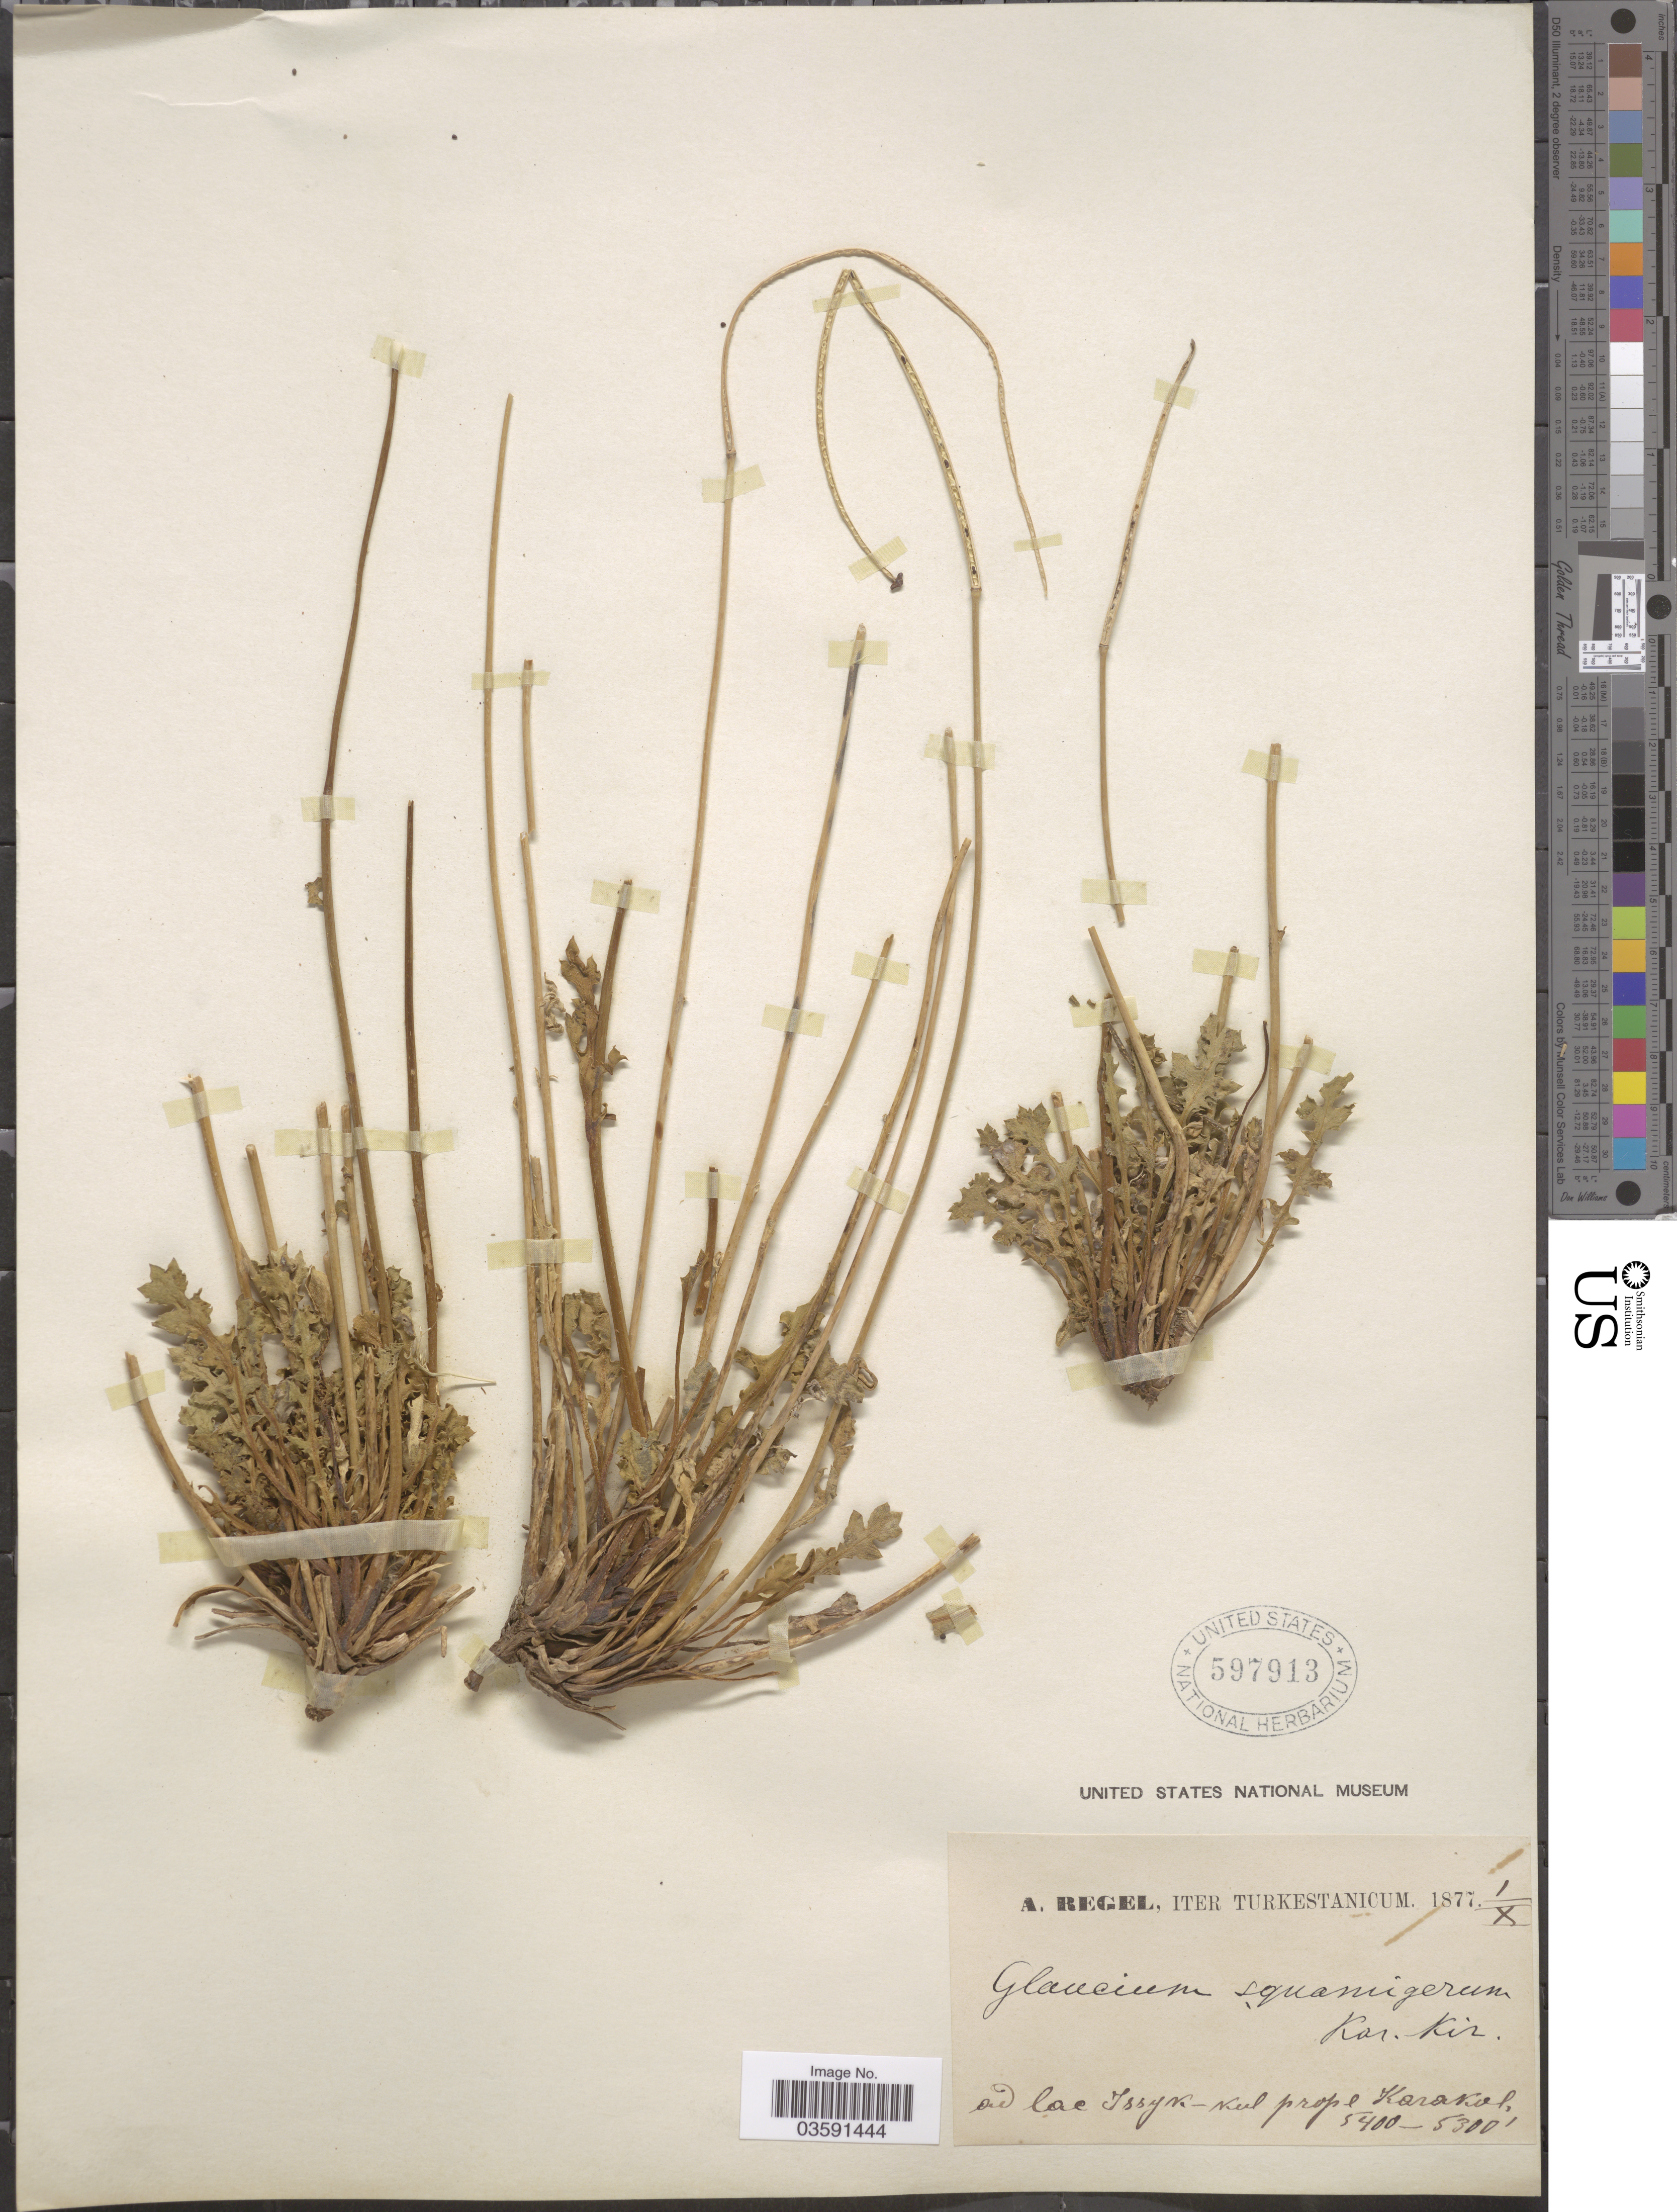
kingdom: Plantae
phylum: Tracheophyta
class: Magnoliopsida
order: Ranunculales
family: Papaveraceae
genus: Glaucium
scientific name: Glaucium squamigerum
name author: Kar. & Kir.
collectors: A. Regel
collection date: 1877-10-01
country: Kyrgyzstan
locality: Iter Turkestanicum. Ad lac Issyk-Kul [interpreted] prope Karakol.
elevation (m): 1615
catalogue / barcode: US 597913